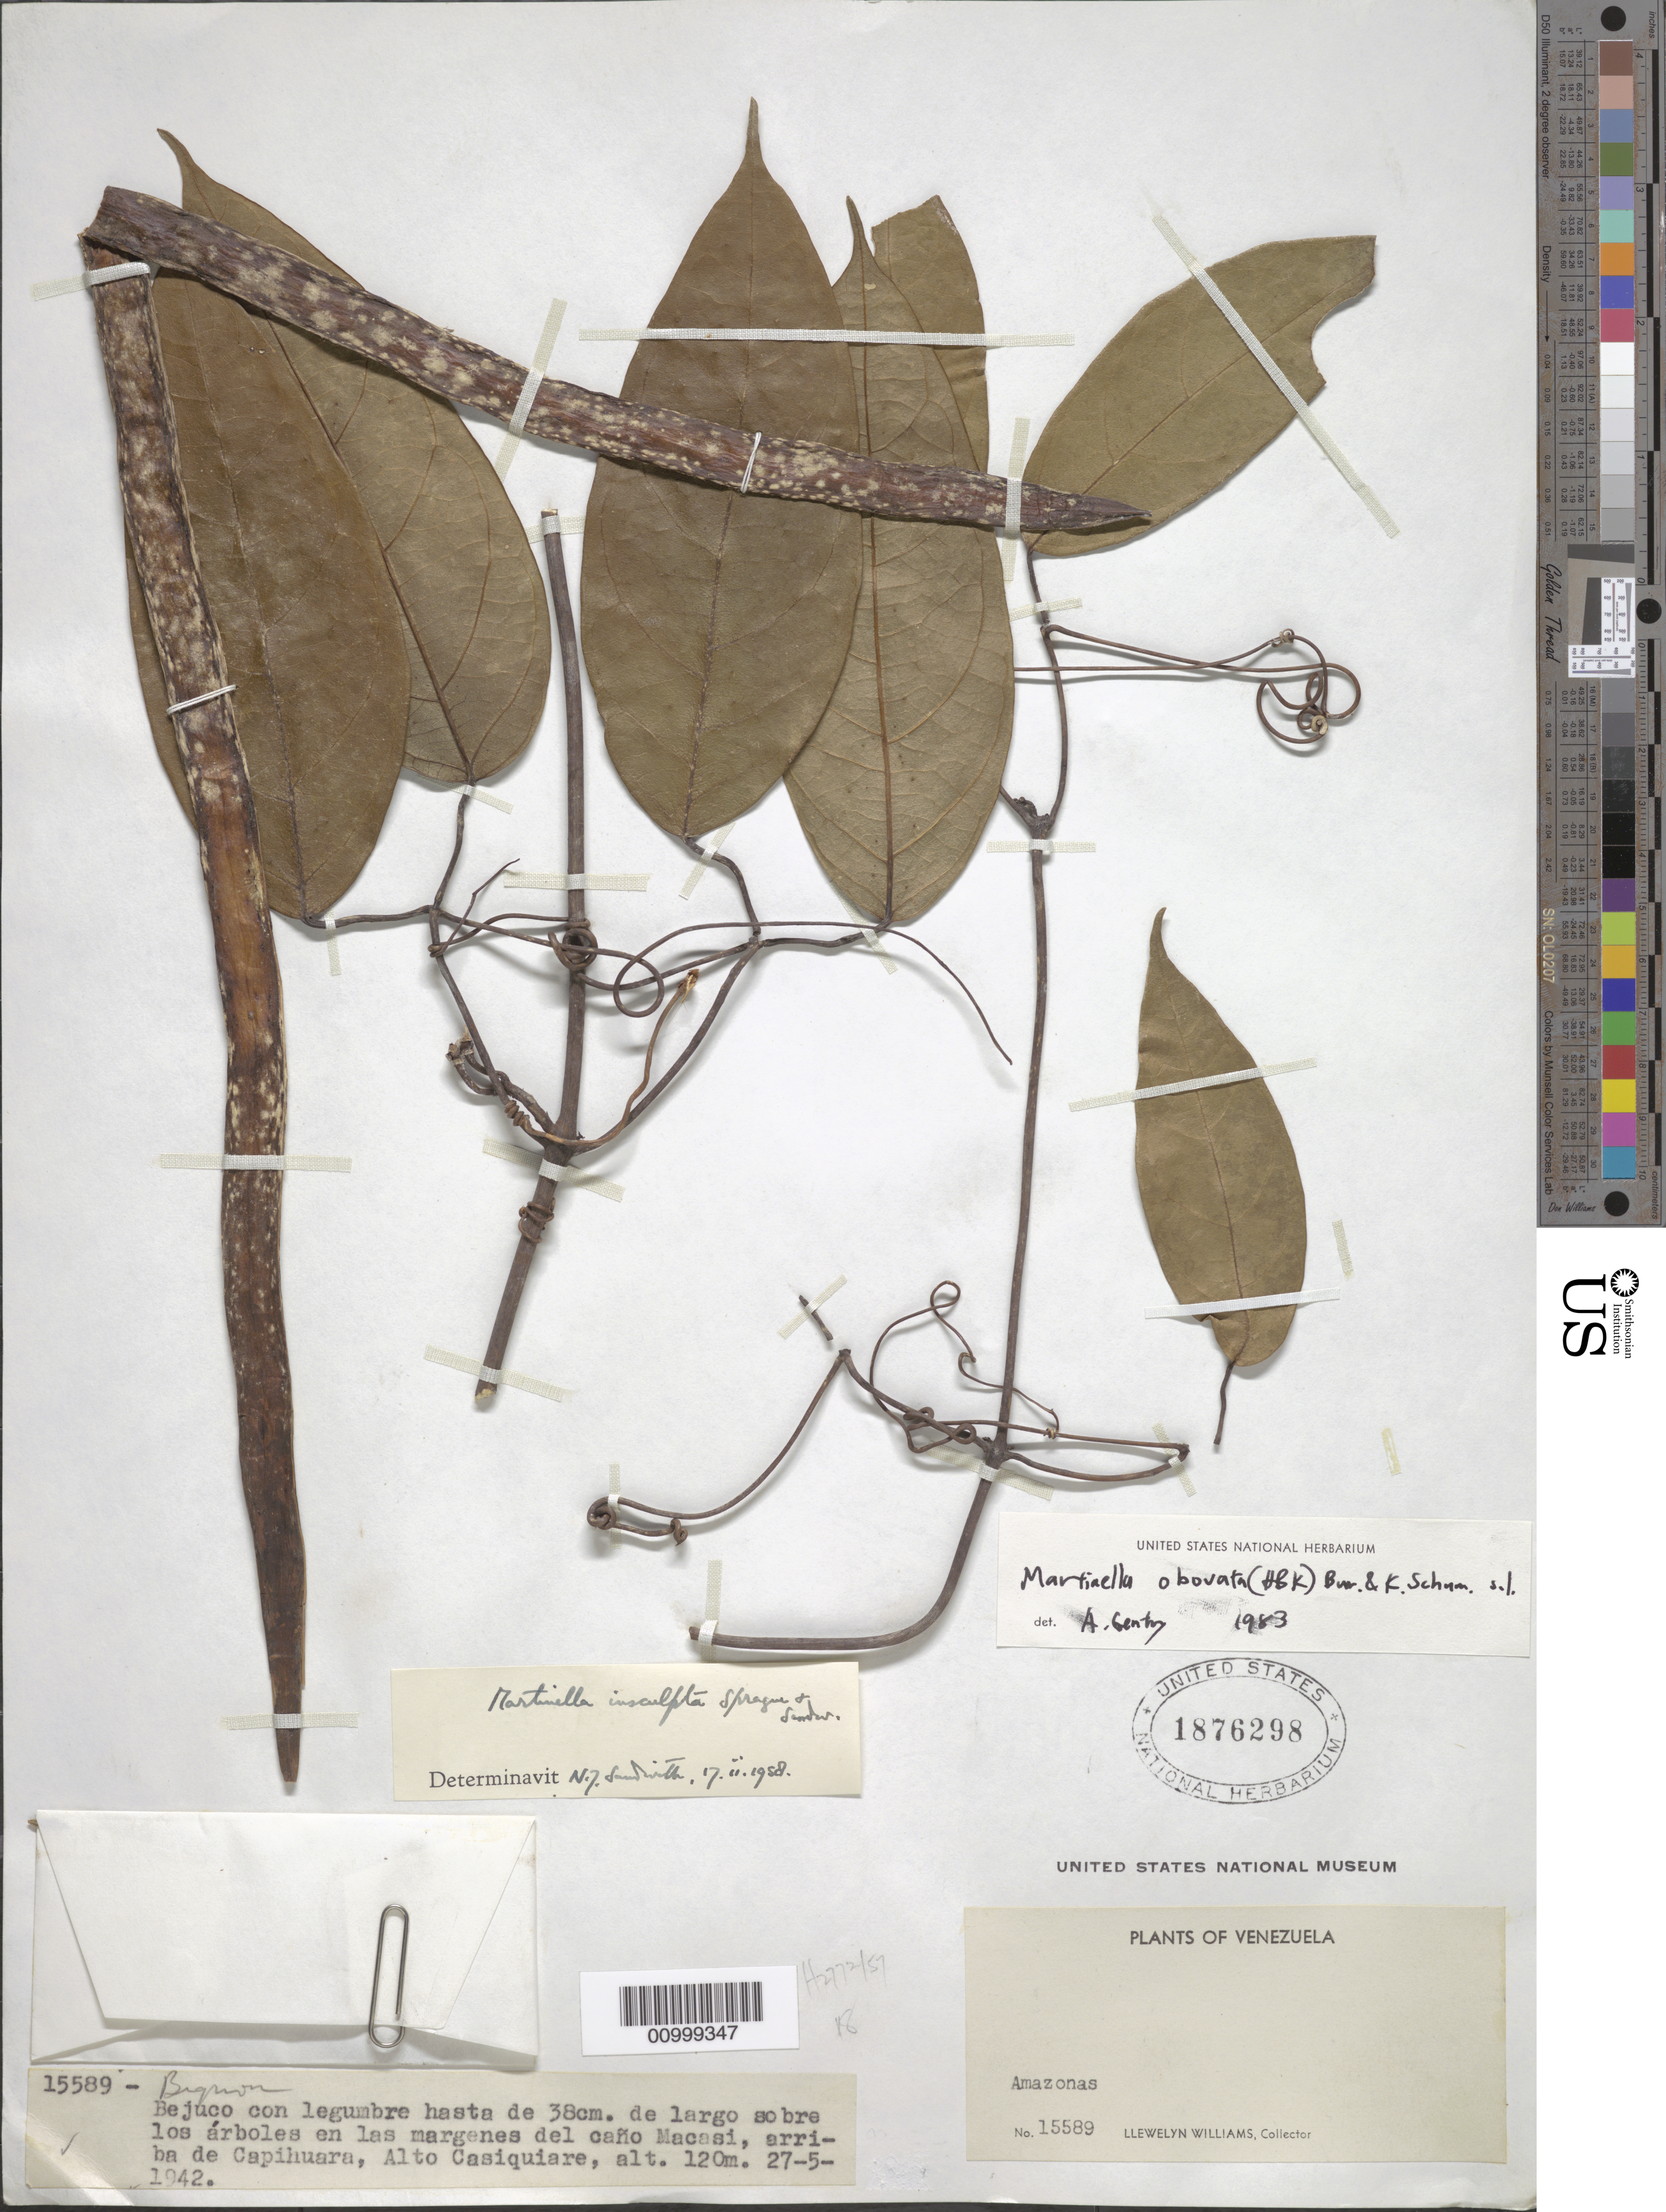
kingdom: Plantae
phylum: Tracheophyta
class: Magnoliopsida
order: Lamiales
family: Bignoniaceae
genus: Martinella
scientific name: Martinella obovata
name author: (Kunth) Bureau & K. Schum.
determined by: Gentry, A. H.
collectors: Ll. Williams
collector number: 15589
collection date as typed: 27-May-42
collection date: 1942-05-27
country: Venezuela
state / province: Amazonas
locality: arboles en las margenes des caño Macasi, arriba de Capuhuara, Alto Casiquiare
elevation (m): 120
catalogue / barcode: US 1876298